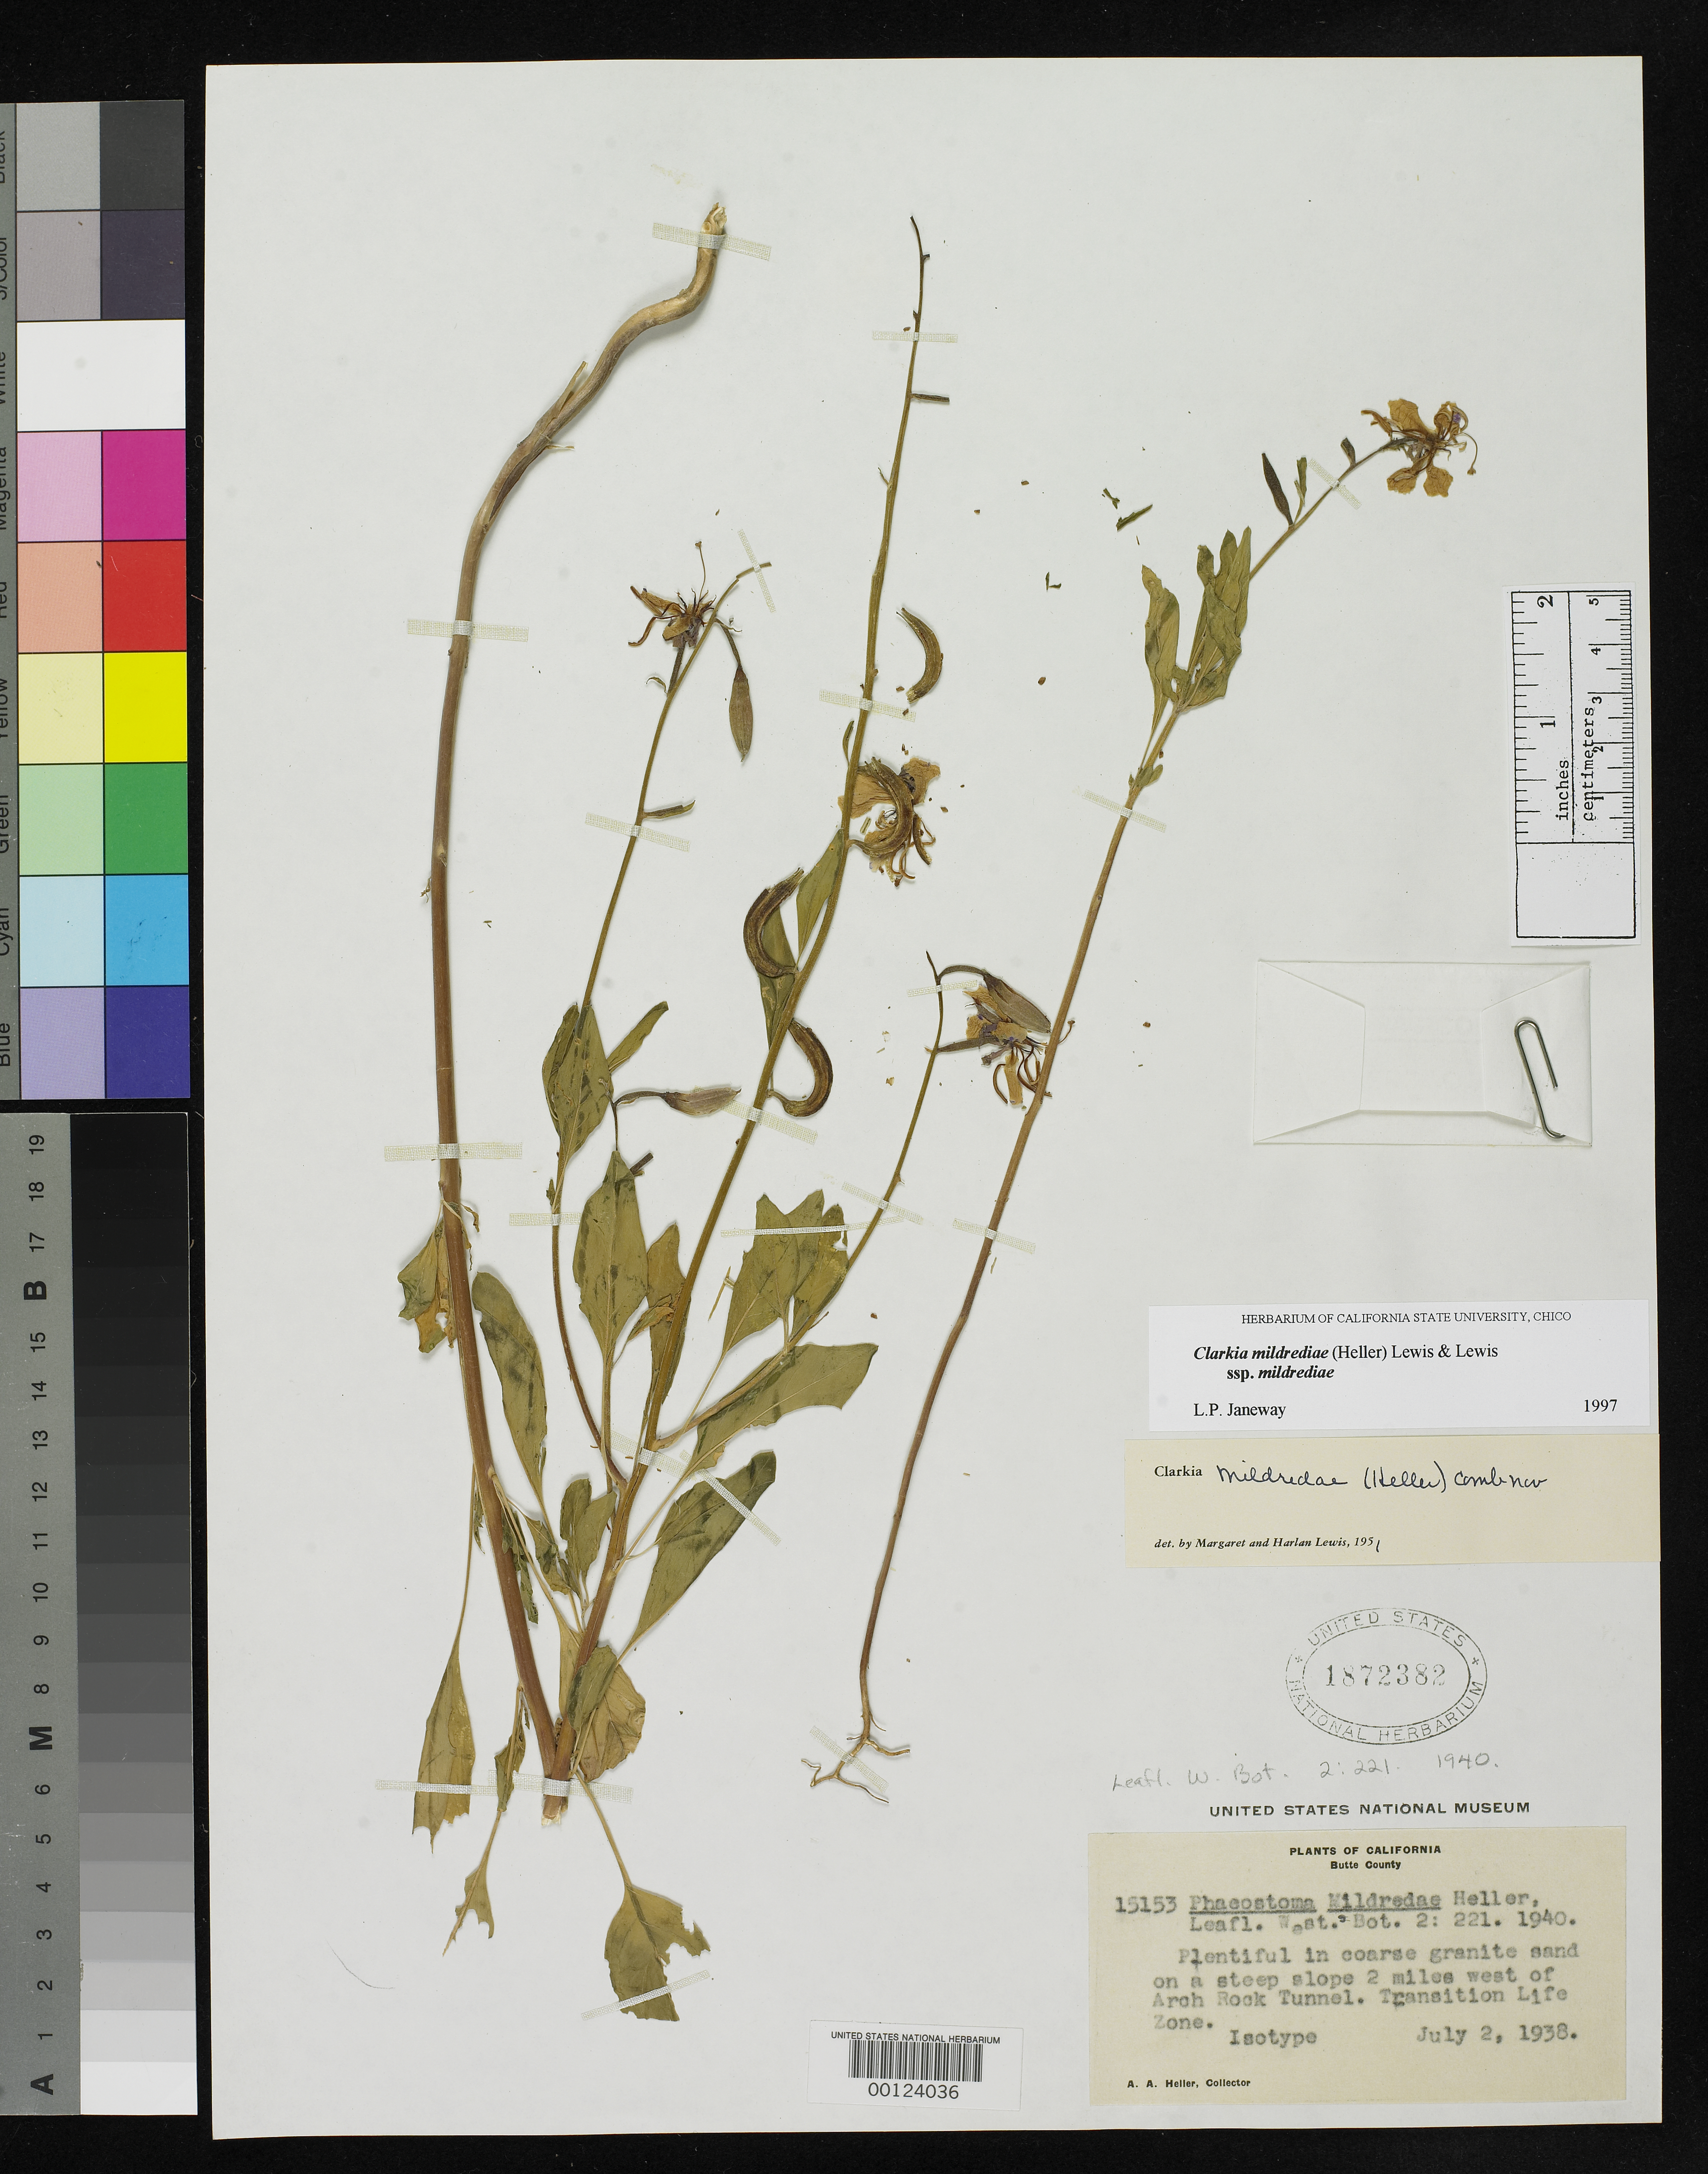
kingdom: Plantae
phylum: Tracheophyta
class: Magnoliopsida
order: Myrtales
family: Onagraceae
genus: Phaeostoma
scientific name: Phaeostoma mildredae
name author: A. Heller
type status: Isotype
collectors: A. A. Heller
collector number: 15153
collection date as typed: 02 Jul 1938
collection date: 1938-07-02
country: United States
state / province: California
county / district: Butte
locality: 2 mi. west of Arch Rock Tunnel, transition life zone.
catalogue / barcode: US 1872382